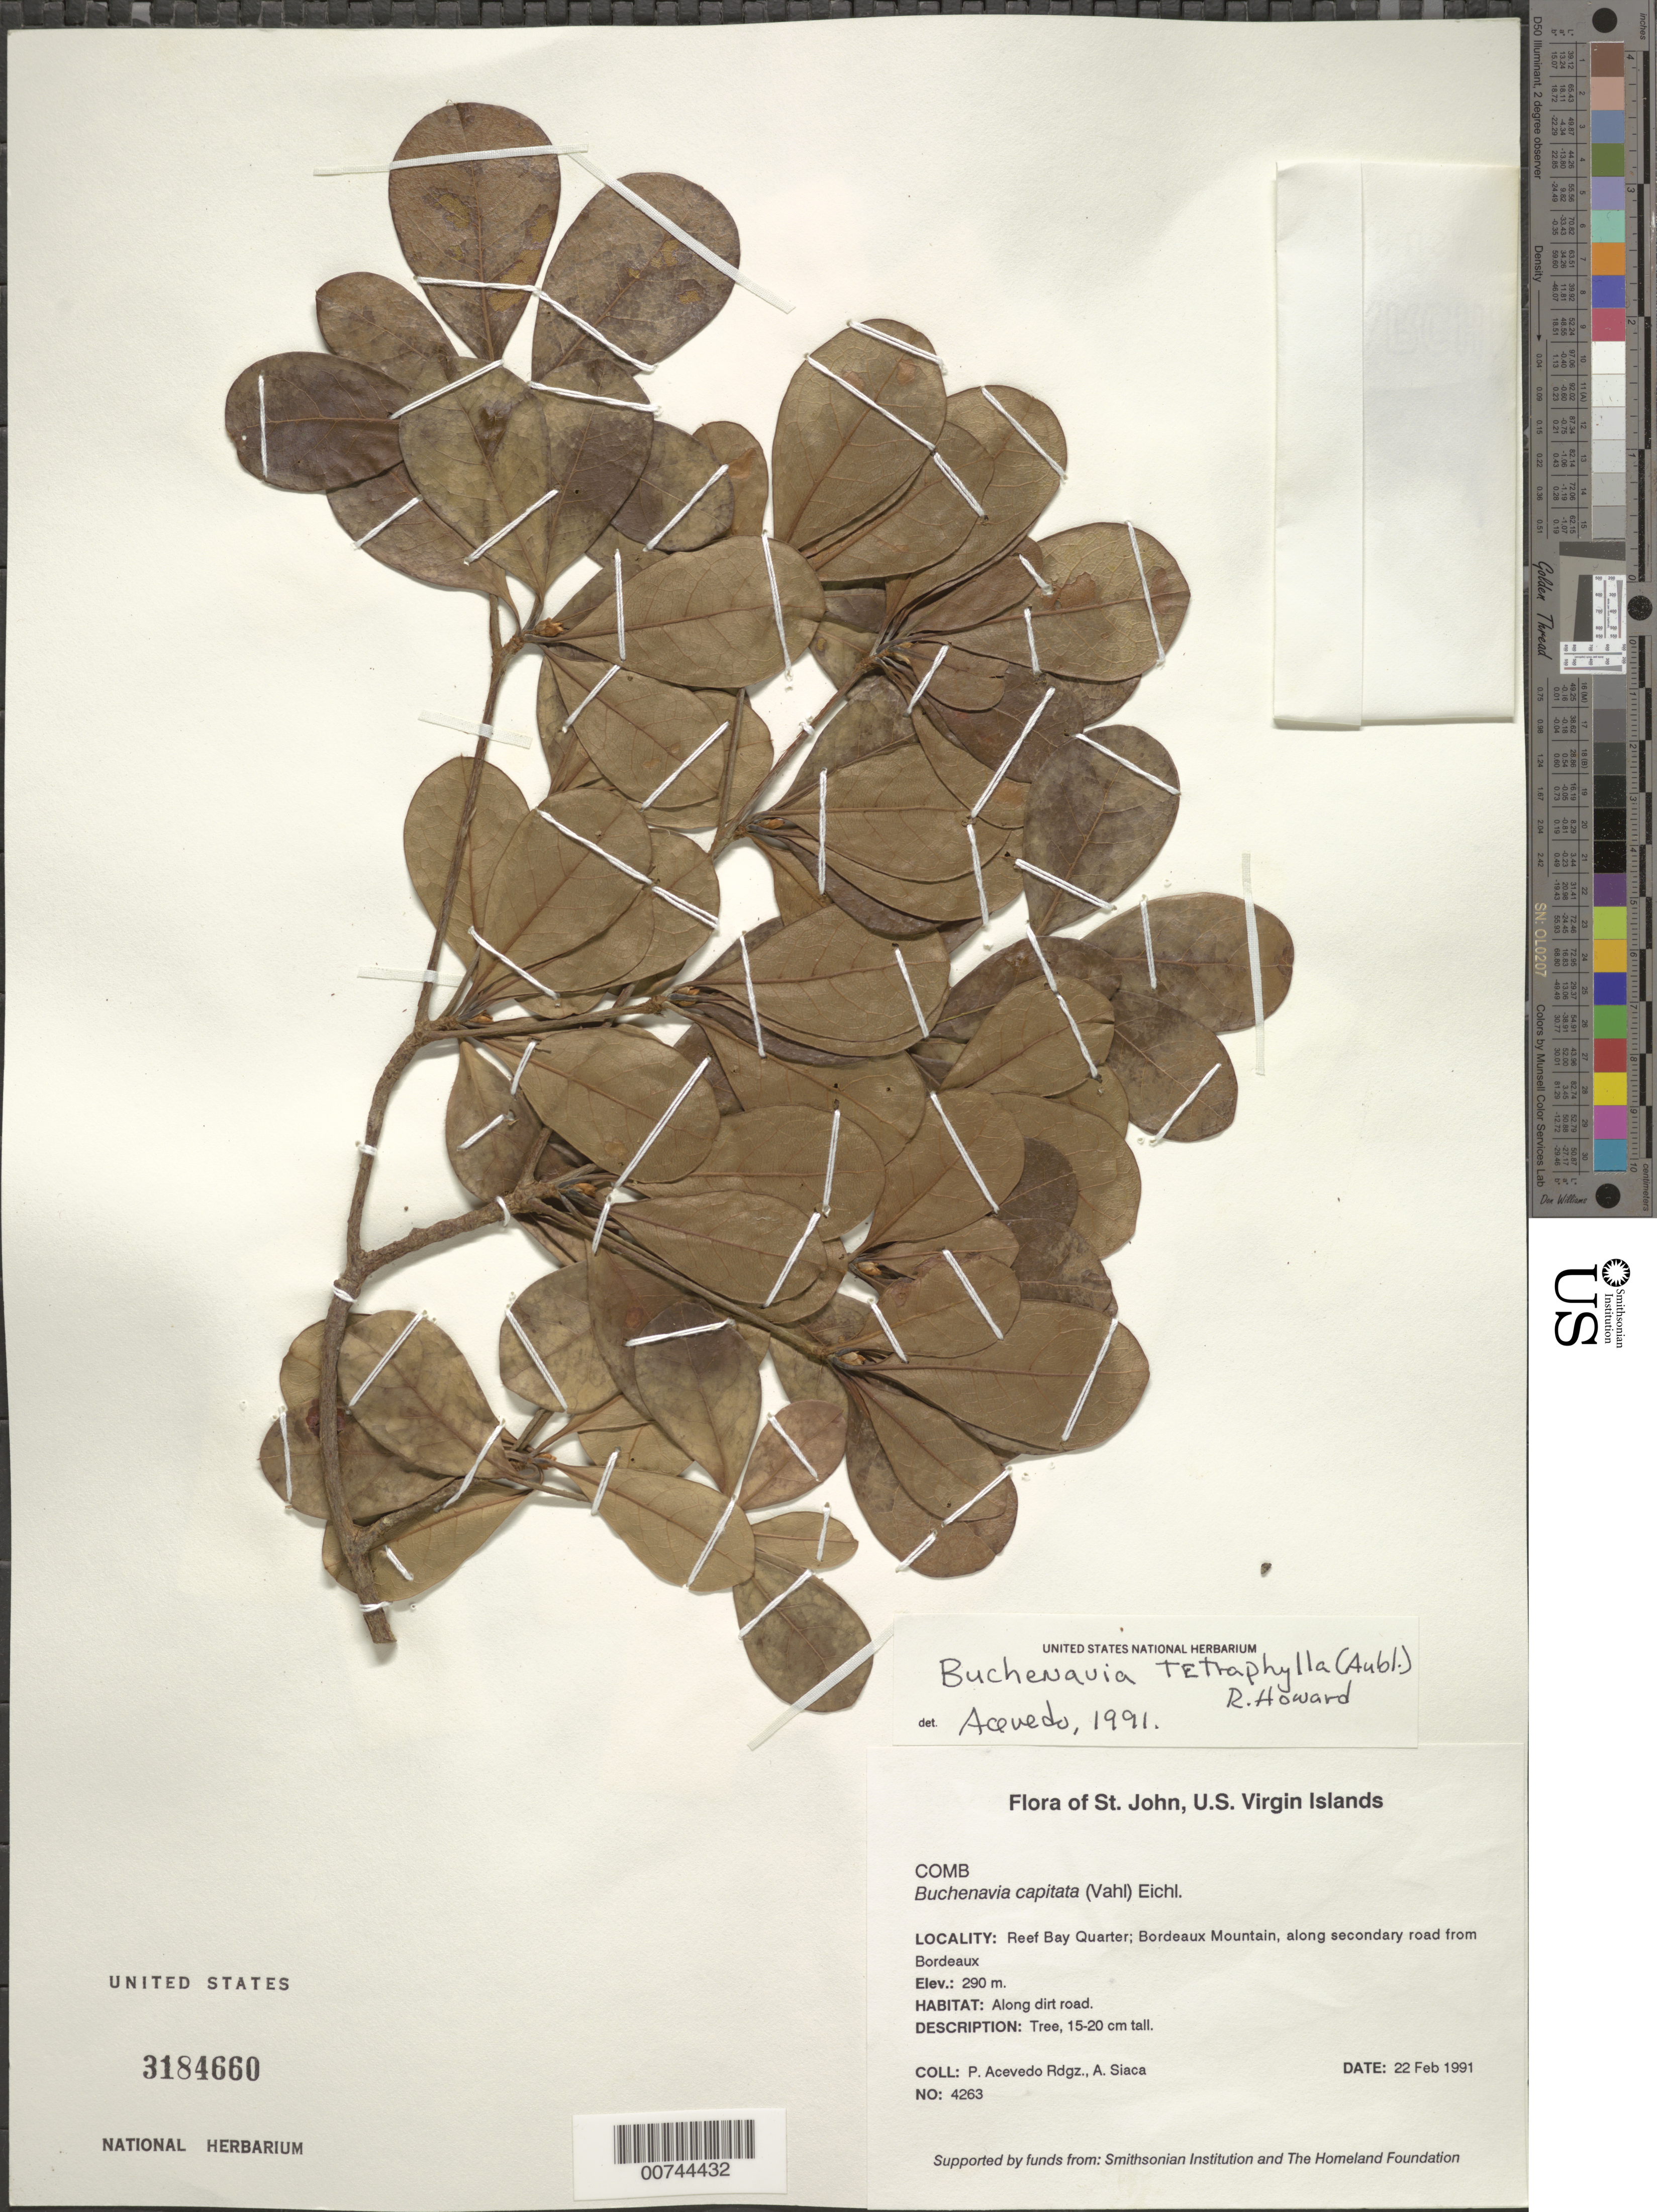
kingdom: Plantae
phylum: Tracheophyta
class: Magnoliopsida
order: Myrtales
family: Combretaceae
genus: Terminalia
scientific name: Terminalia tetraphylla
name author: (Aubl.) Gere & Boatwr.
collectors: P. Acevedo-Rodr. & A. Siaca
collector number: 4263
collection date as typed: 22 Feb 1991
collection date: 1991-02-22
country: U.S. Virgin Islands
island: St. John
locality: Reef Bay Quarter; Bordeaux Mountain, along secondary road from Bordeaux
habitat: Along dirt road.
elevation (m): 290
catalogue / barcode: US 3184660